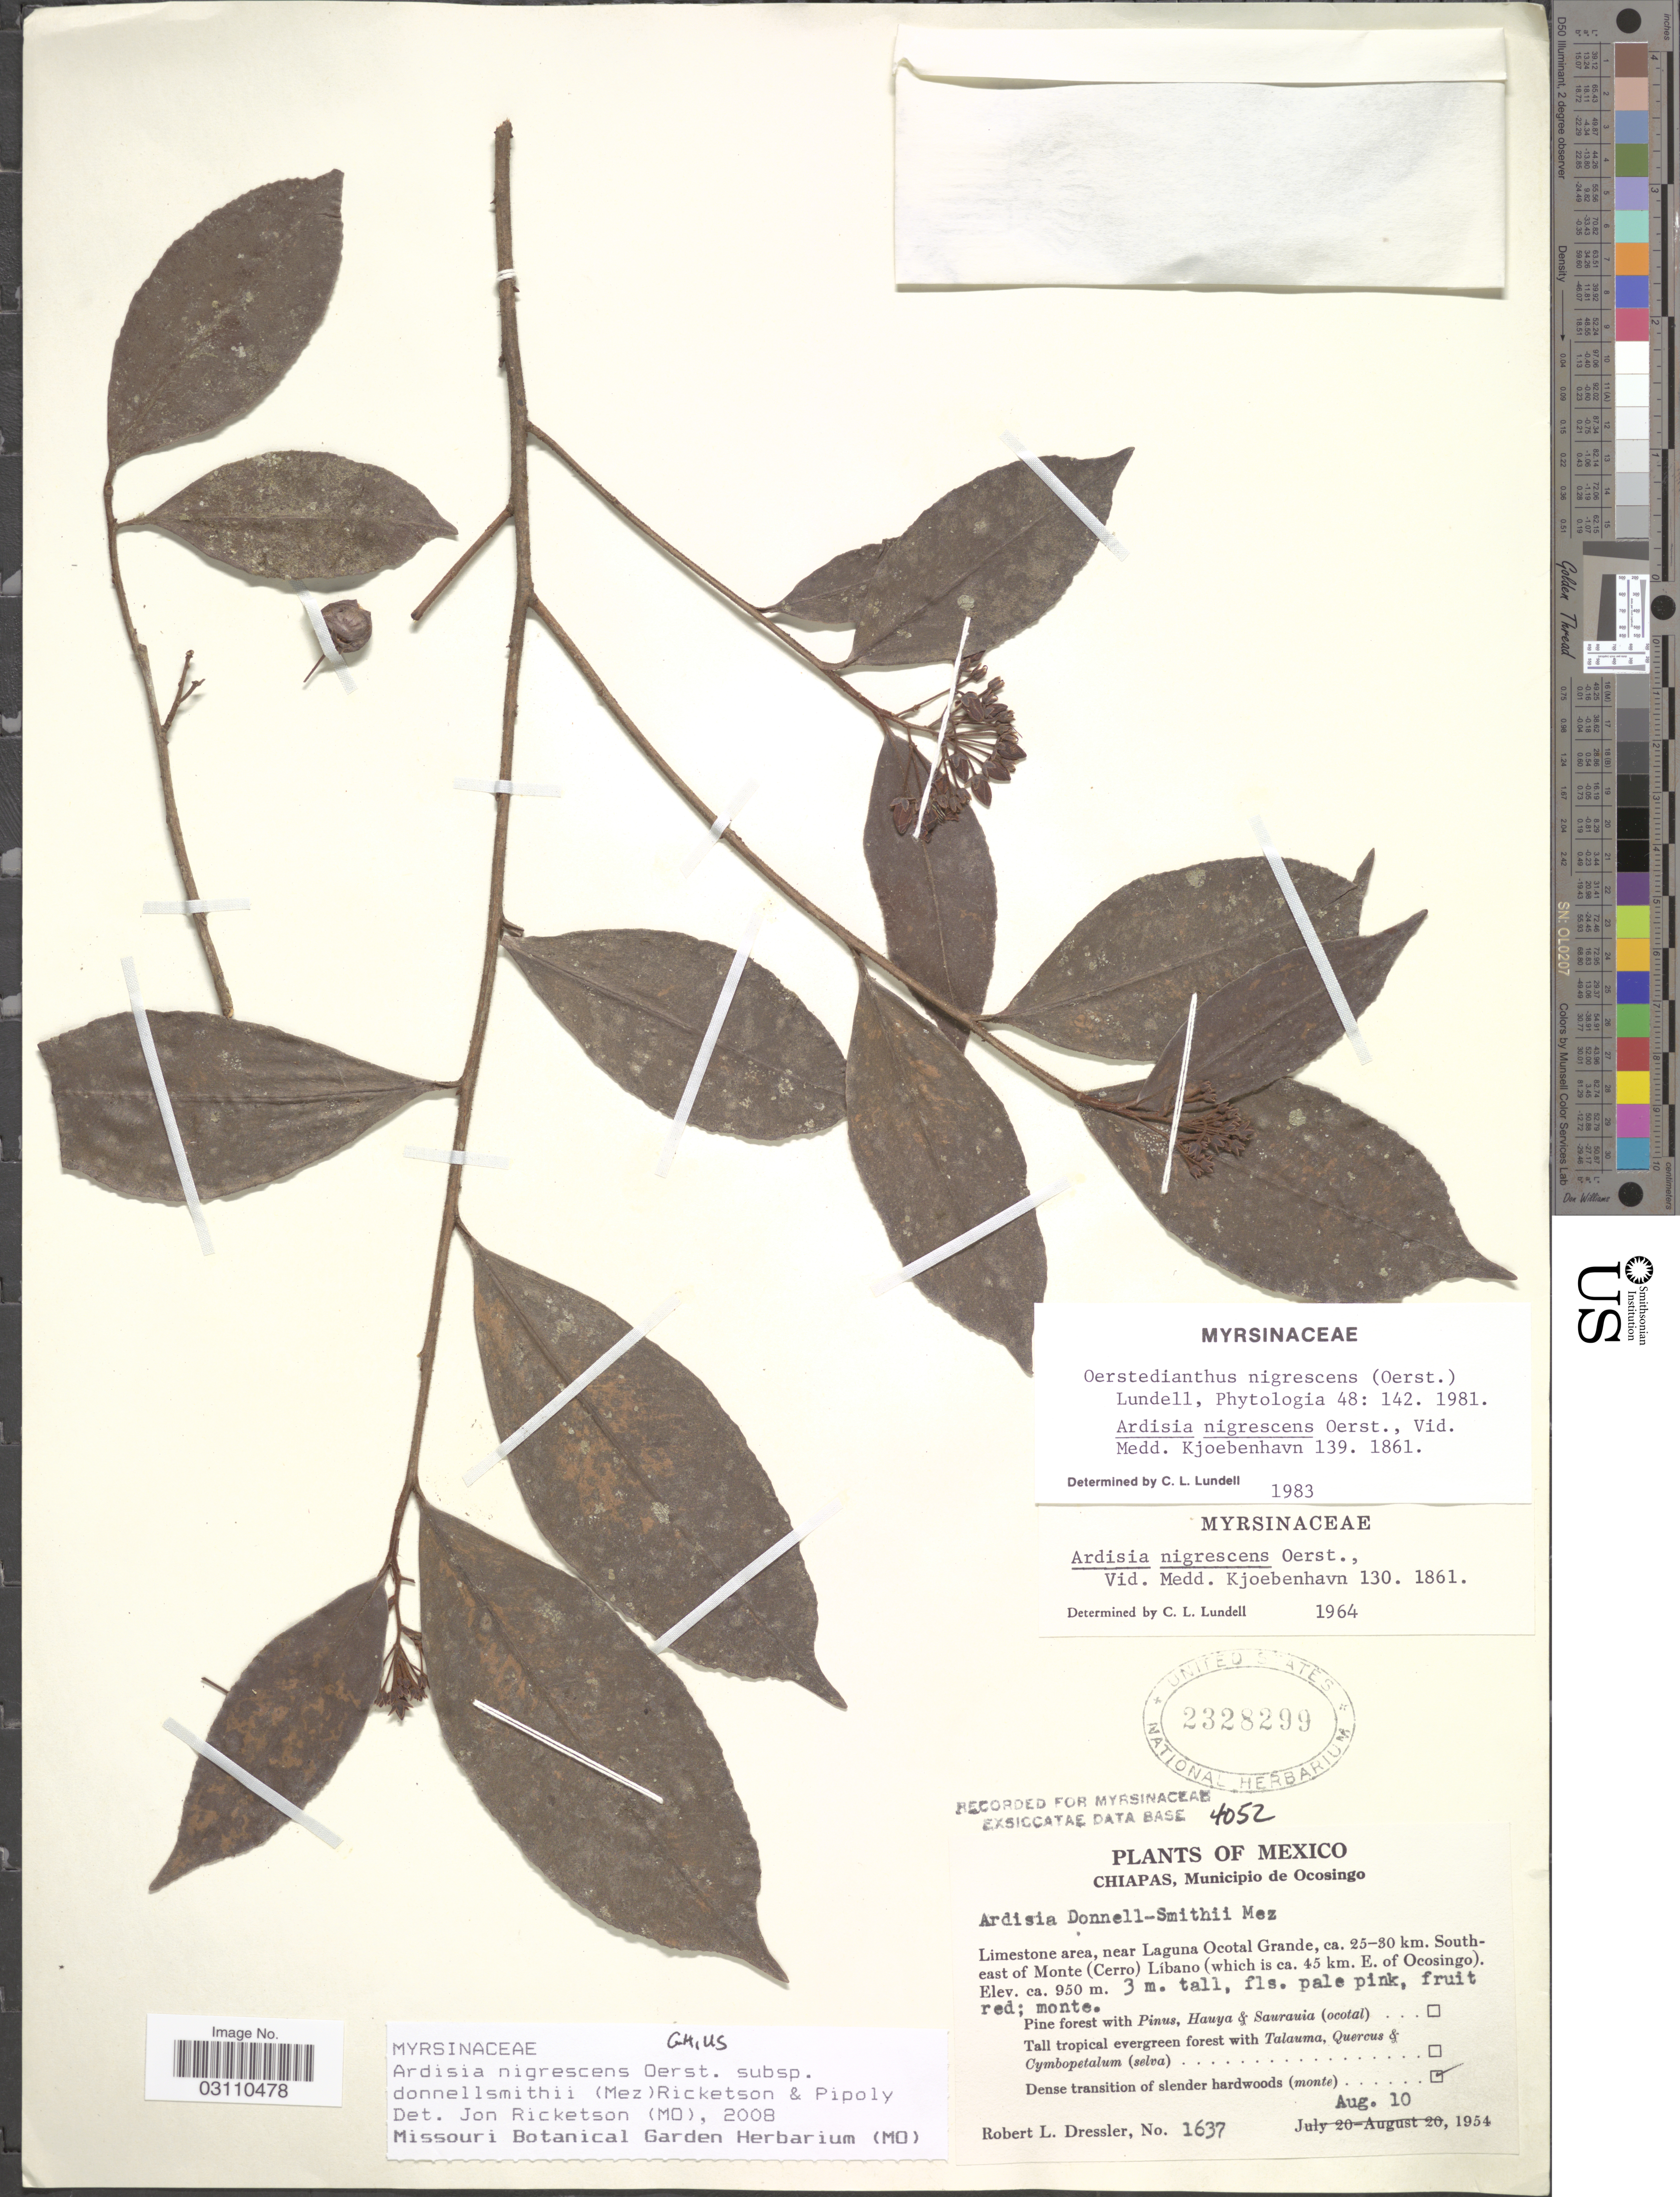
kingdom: Plantae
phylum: Tracheophyta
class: Magnoliopsida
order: Ericales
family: Primulaceae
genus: Ardisia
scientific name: Ardisia nigrescens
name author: Oerst.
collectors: R. Dressler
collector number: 1637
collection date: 1954-08-10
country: Mexico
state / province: Chiapas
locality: Municipio de Ocosingo. Limestone area, near Laguna Ocotal Grande, ca. 25-30 km. Southeast of Monte (Cerro) Líbano (which is ca. 45 km. E. of Ocosingo).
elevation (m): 950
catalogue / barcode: US 2328299